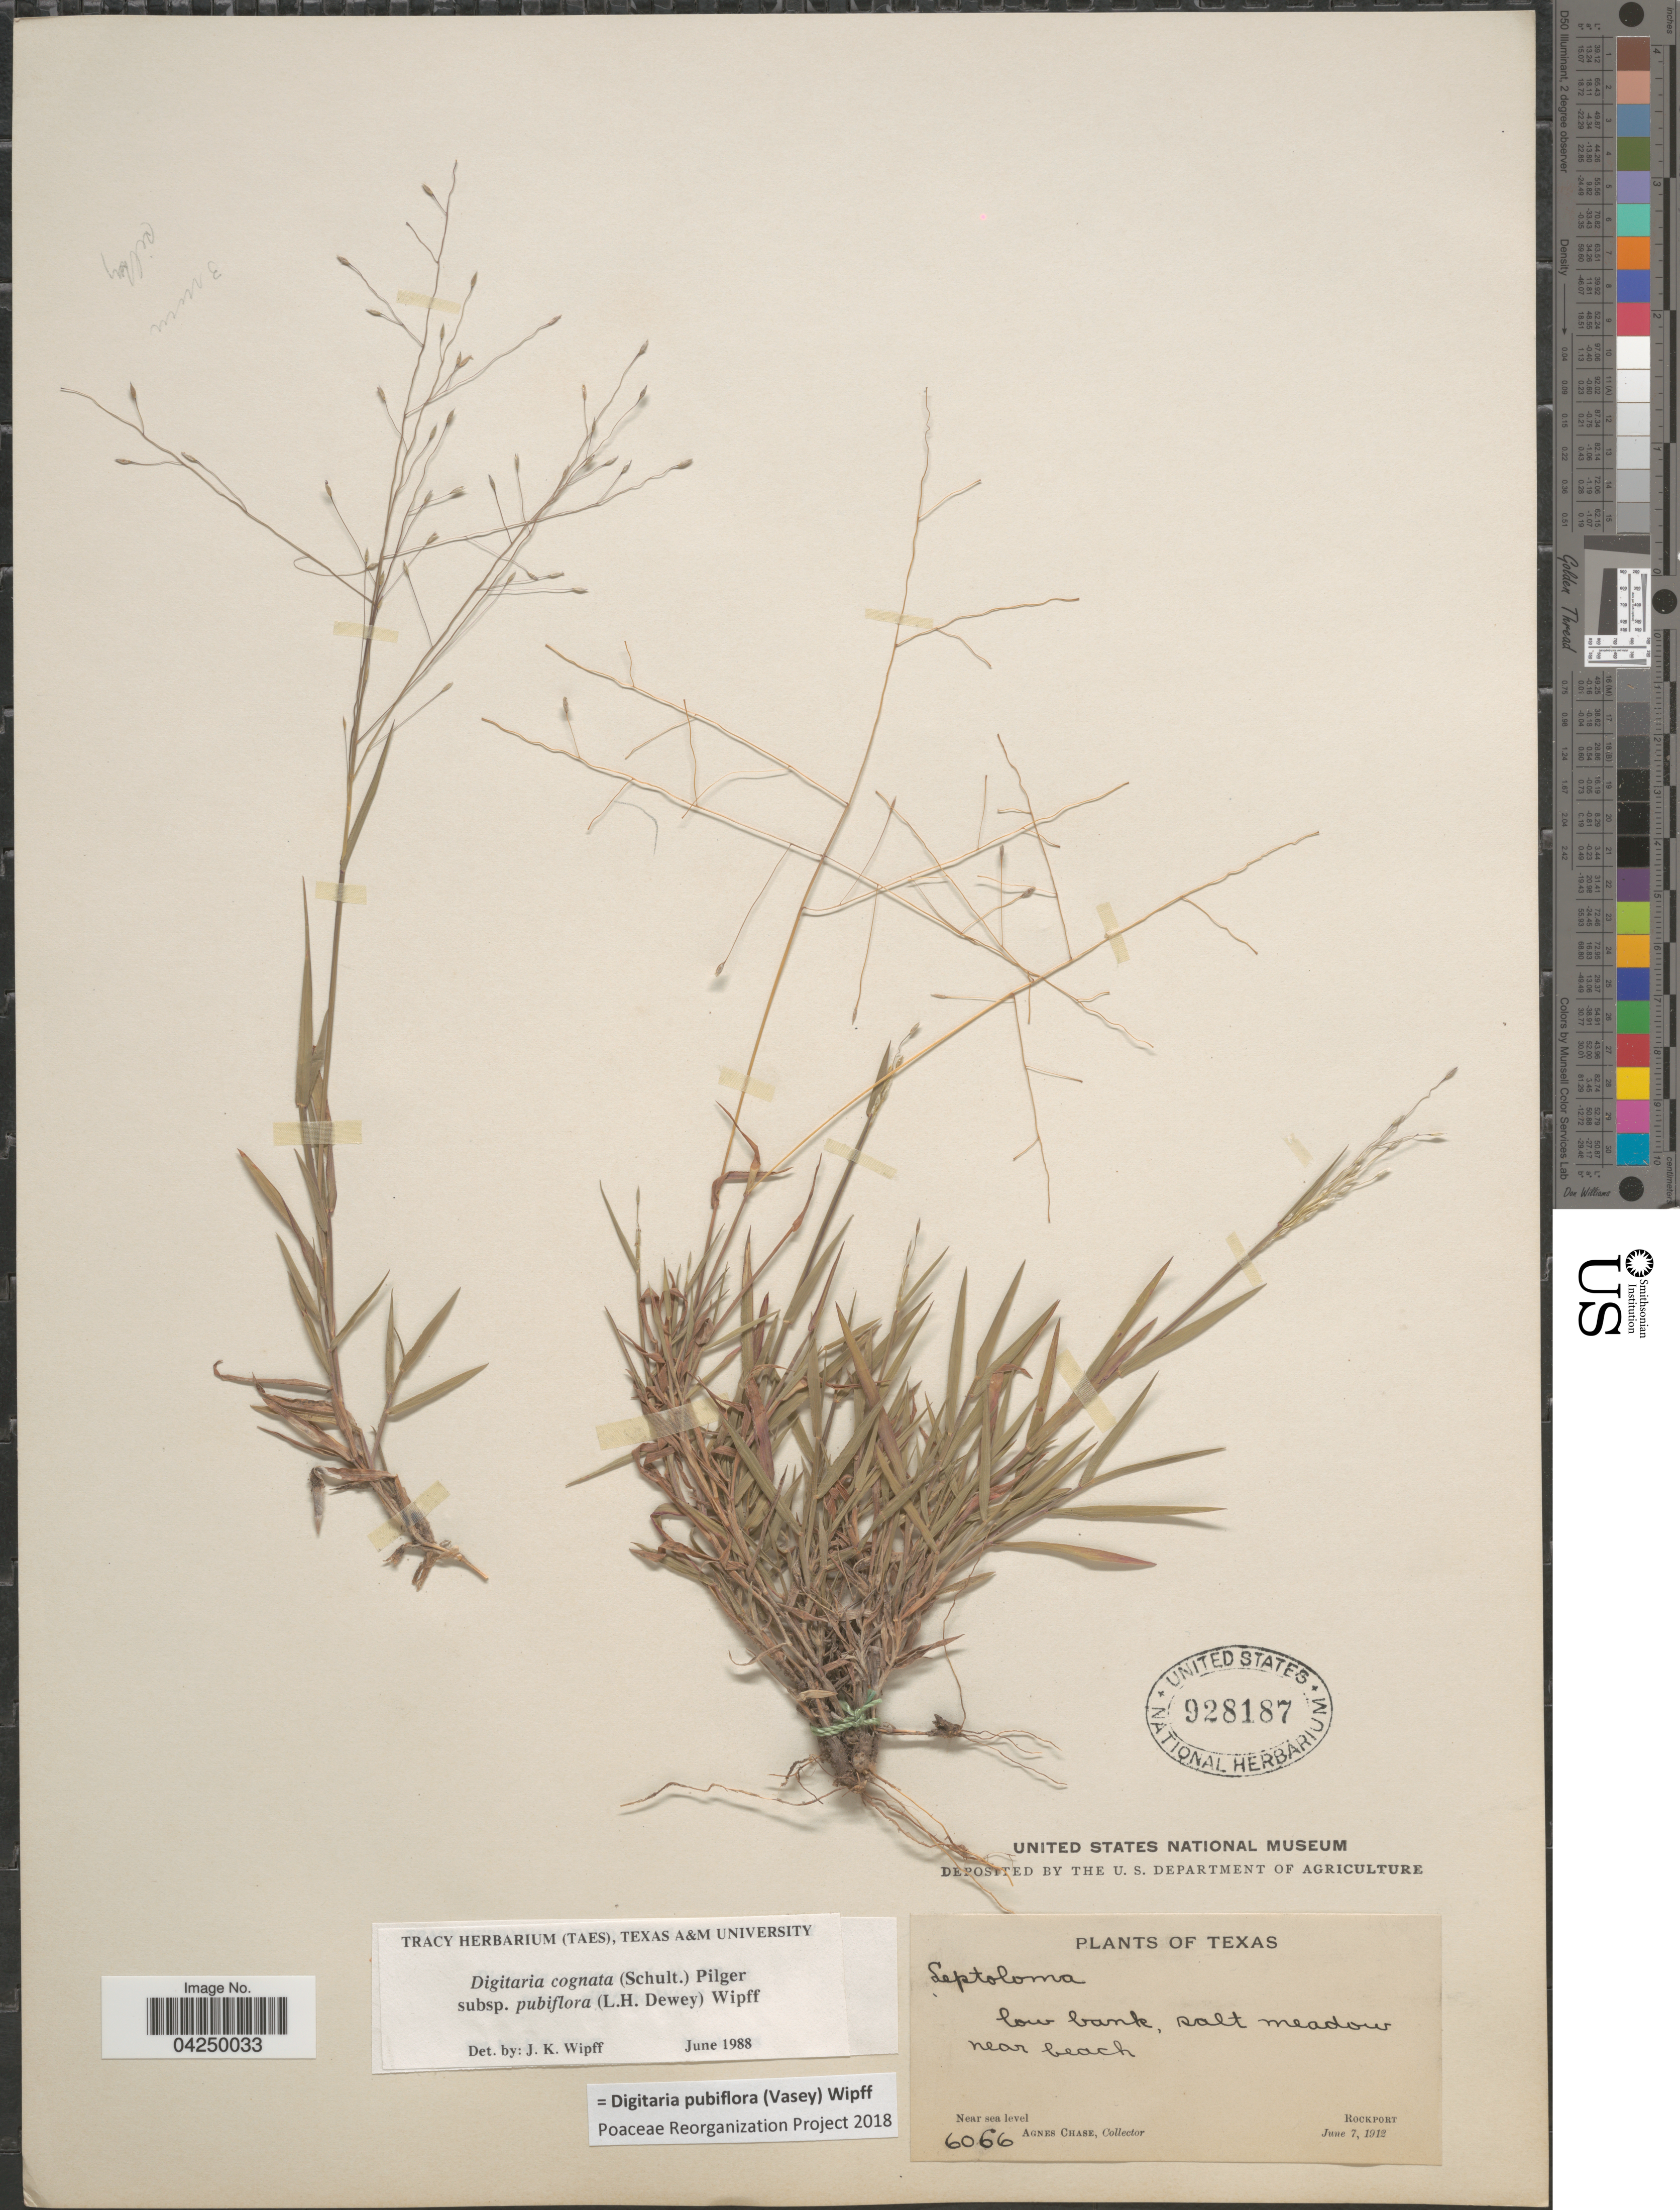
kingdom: Plantae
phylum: Tracheophyta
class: Liliopsida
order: Poales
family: Poaceae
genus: Digitaria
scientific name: Digitaria pubiflora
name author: (Vasey) Wipff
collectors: A. Chase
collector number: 6066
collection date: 1912-06-07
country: United States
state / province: Texas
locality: Low bank, salt meadow near beach. Rockport.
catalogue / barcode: US 928187